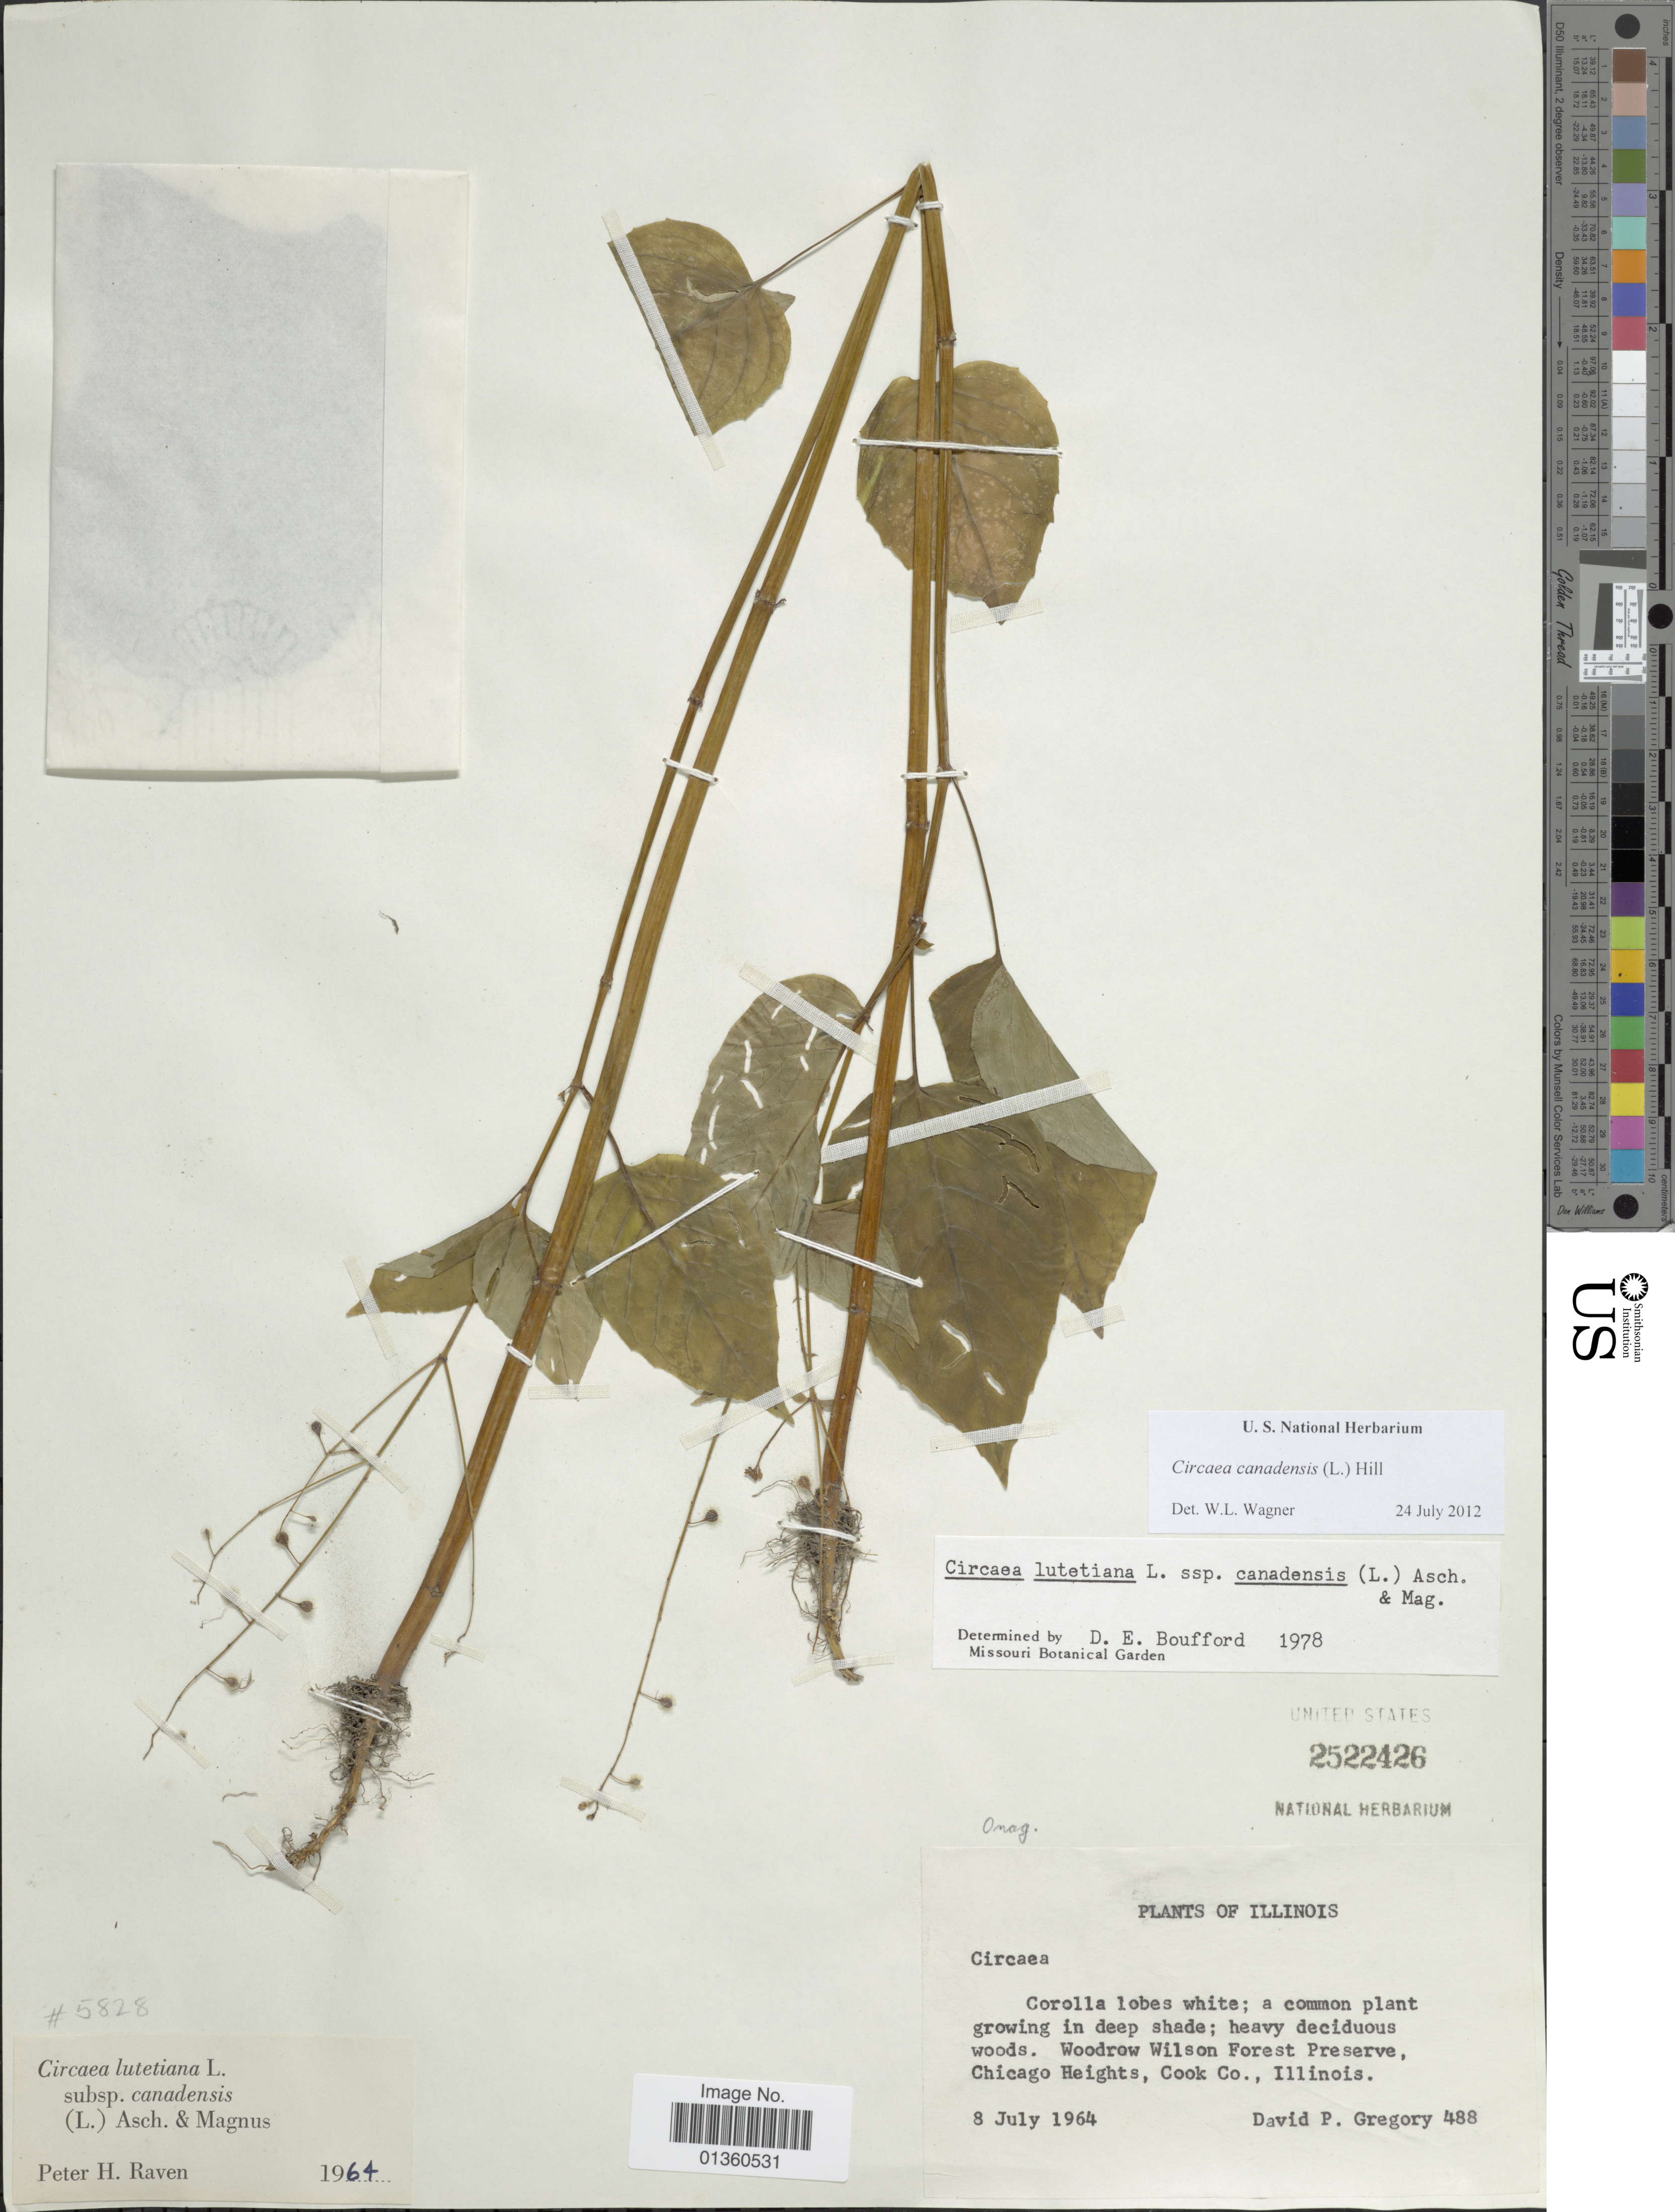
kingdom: Plantae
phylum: Tracheophyta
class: Magnoliopsida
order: Myrtales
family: Onagraceae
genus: Circaea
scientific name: Circaea canadensis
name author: (L.) Hill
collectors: D. Gregory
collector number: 488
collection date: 1964-07-08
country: United States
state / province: Illinois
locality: Woodrow Wilson Forest Preserve. Chicago Height, Cook Co.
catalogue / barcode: US 2522426